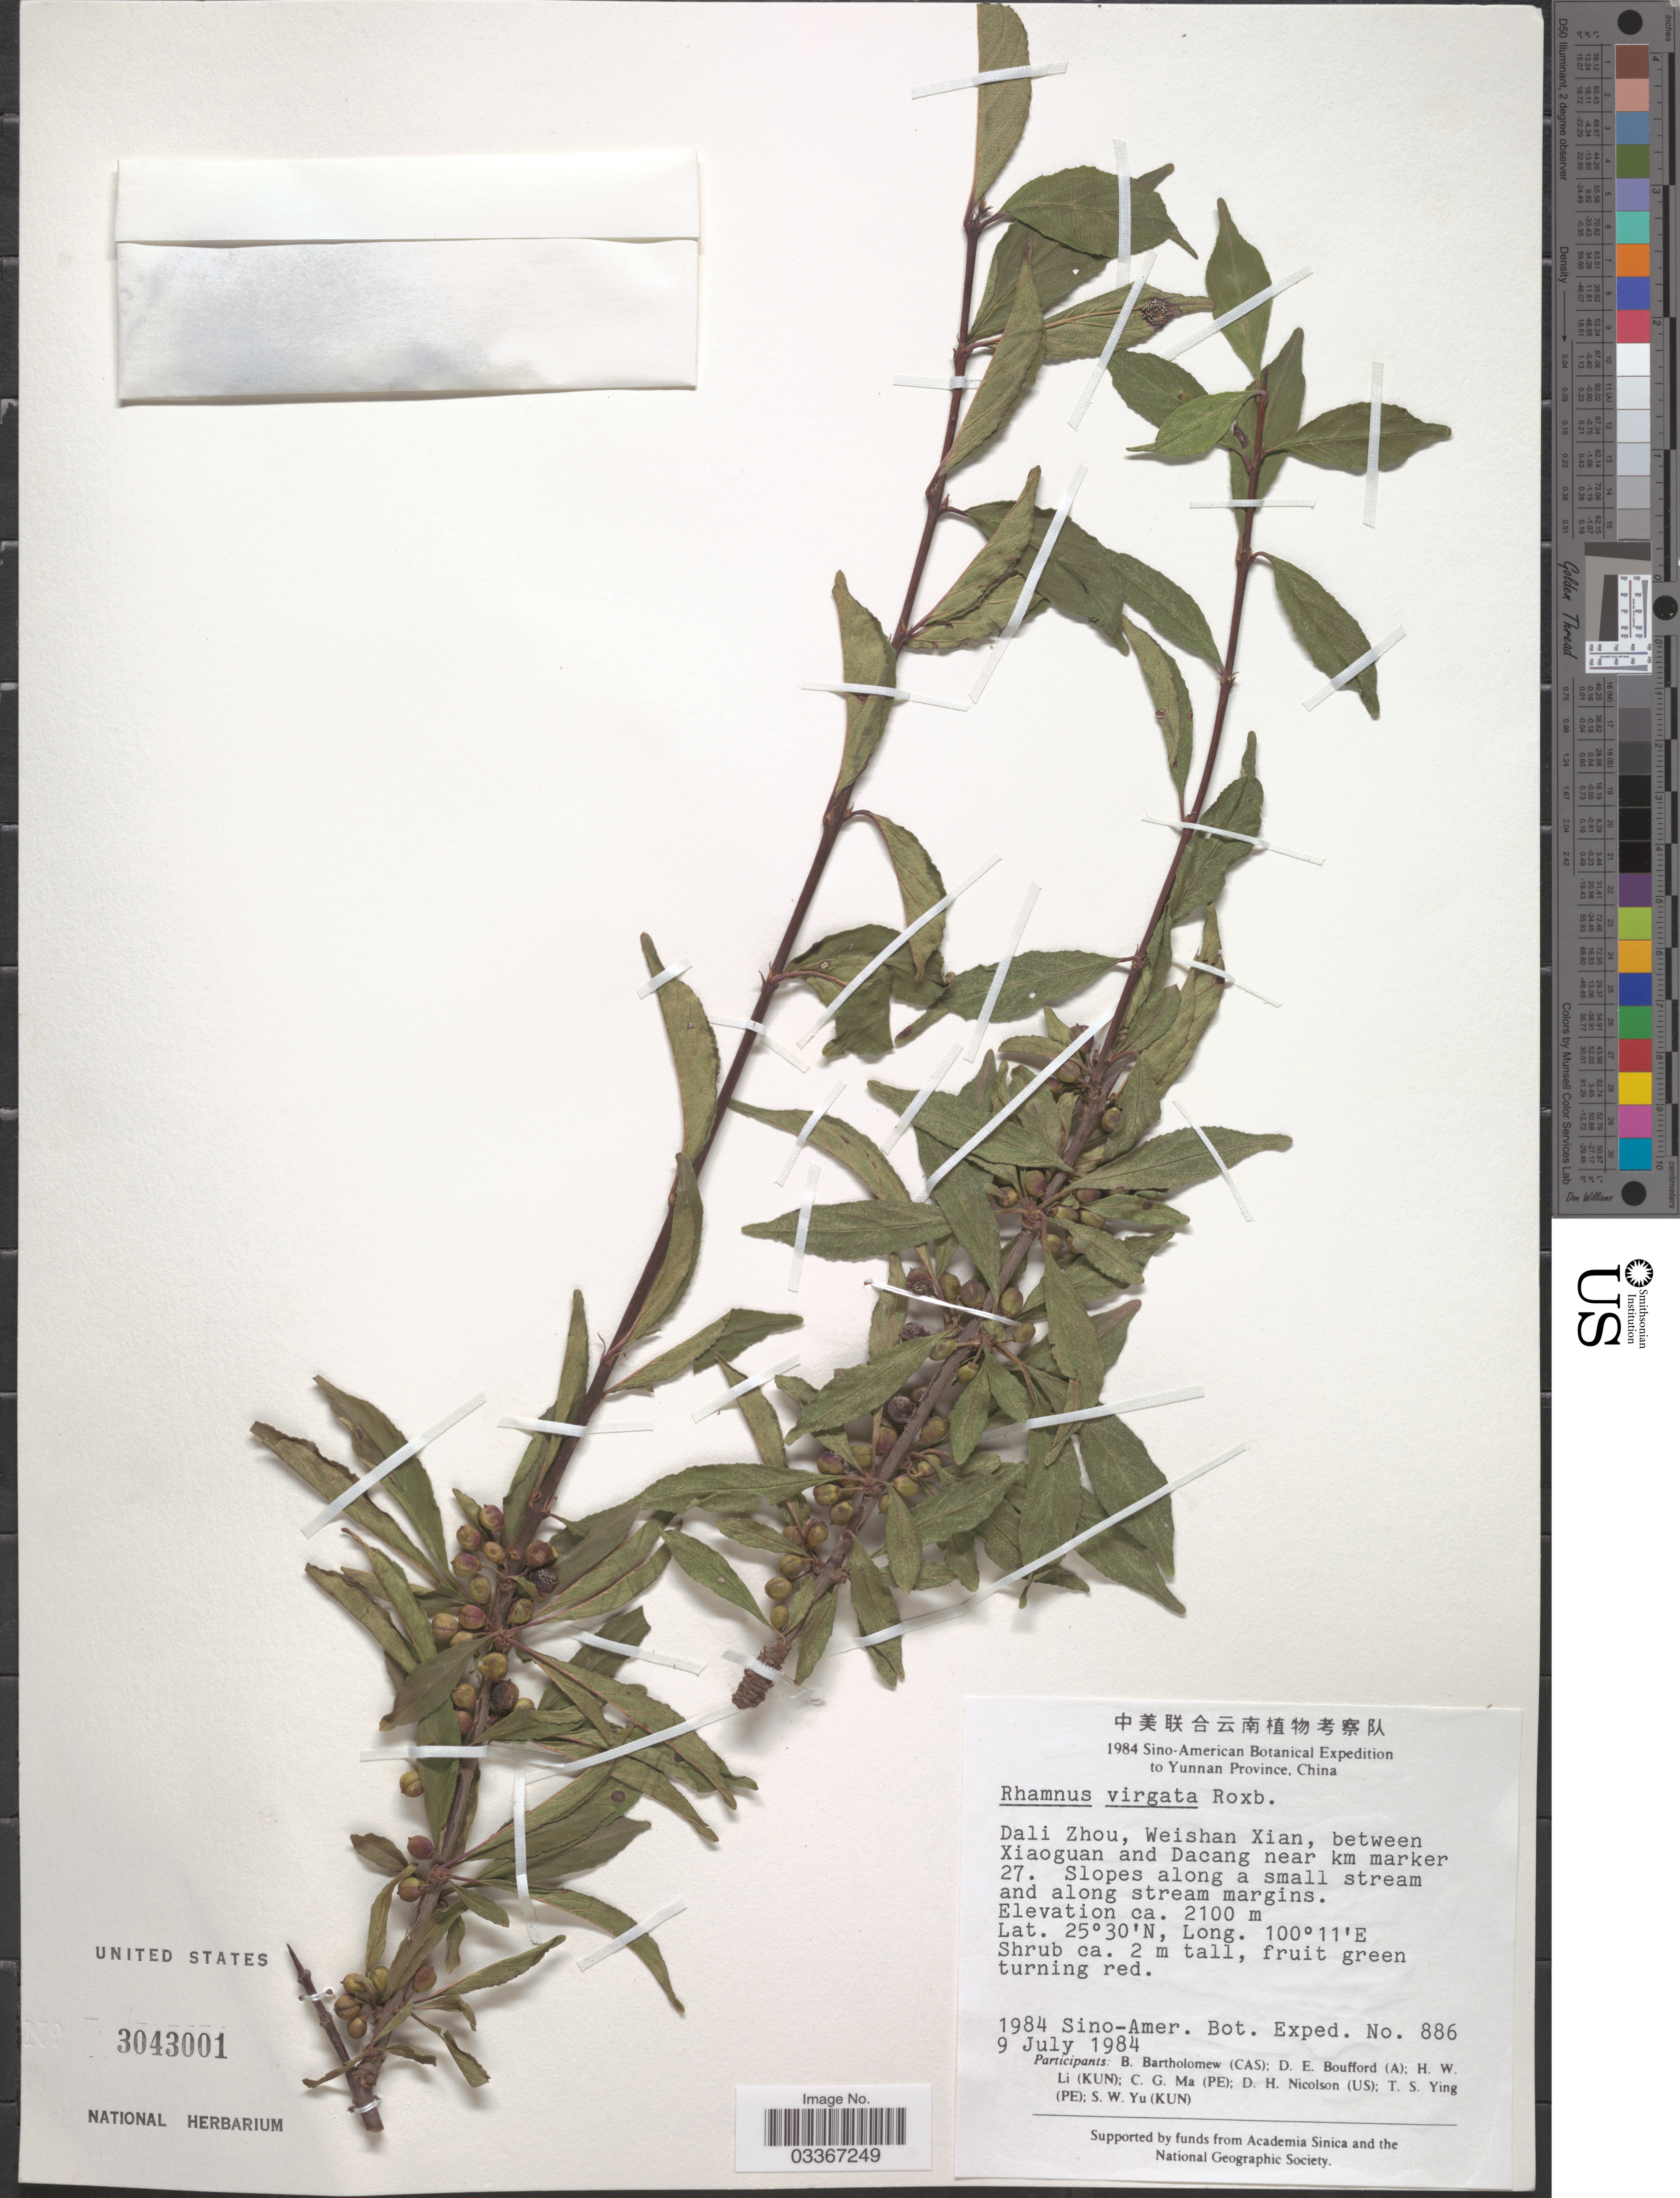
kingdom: Plantae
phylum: Tracheophyta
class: Magnoliopsida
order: Rosales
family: Rhamnaceae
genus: Rhamnus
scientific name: Rhamnus virgata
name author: Roxb.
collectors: Sino-Amer. Bot. Exped. 1984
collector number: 886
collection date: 1984-07-09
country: China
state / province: Yunnan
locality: Dali Zhou, Weishan Xian, between Xiaoguan and Dacang near km marker 27. Slopes along a small stream and along stream margins.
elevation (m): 2100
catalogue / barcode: US 3043001